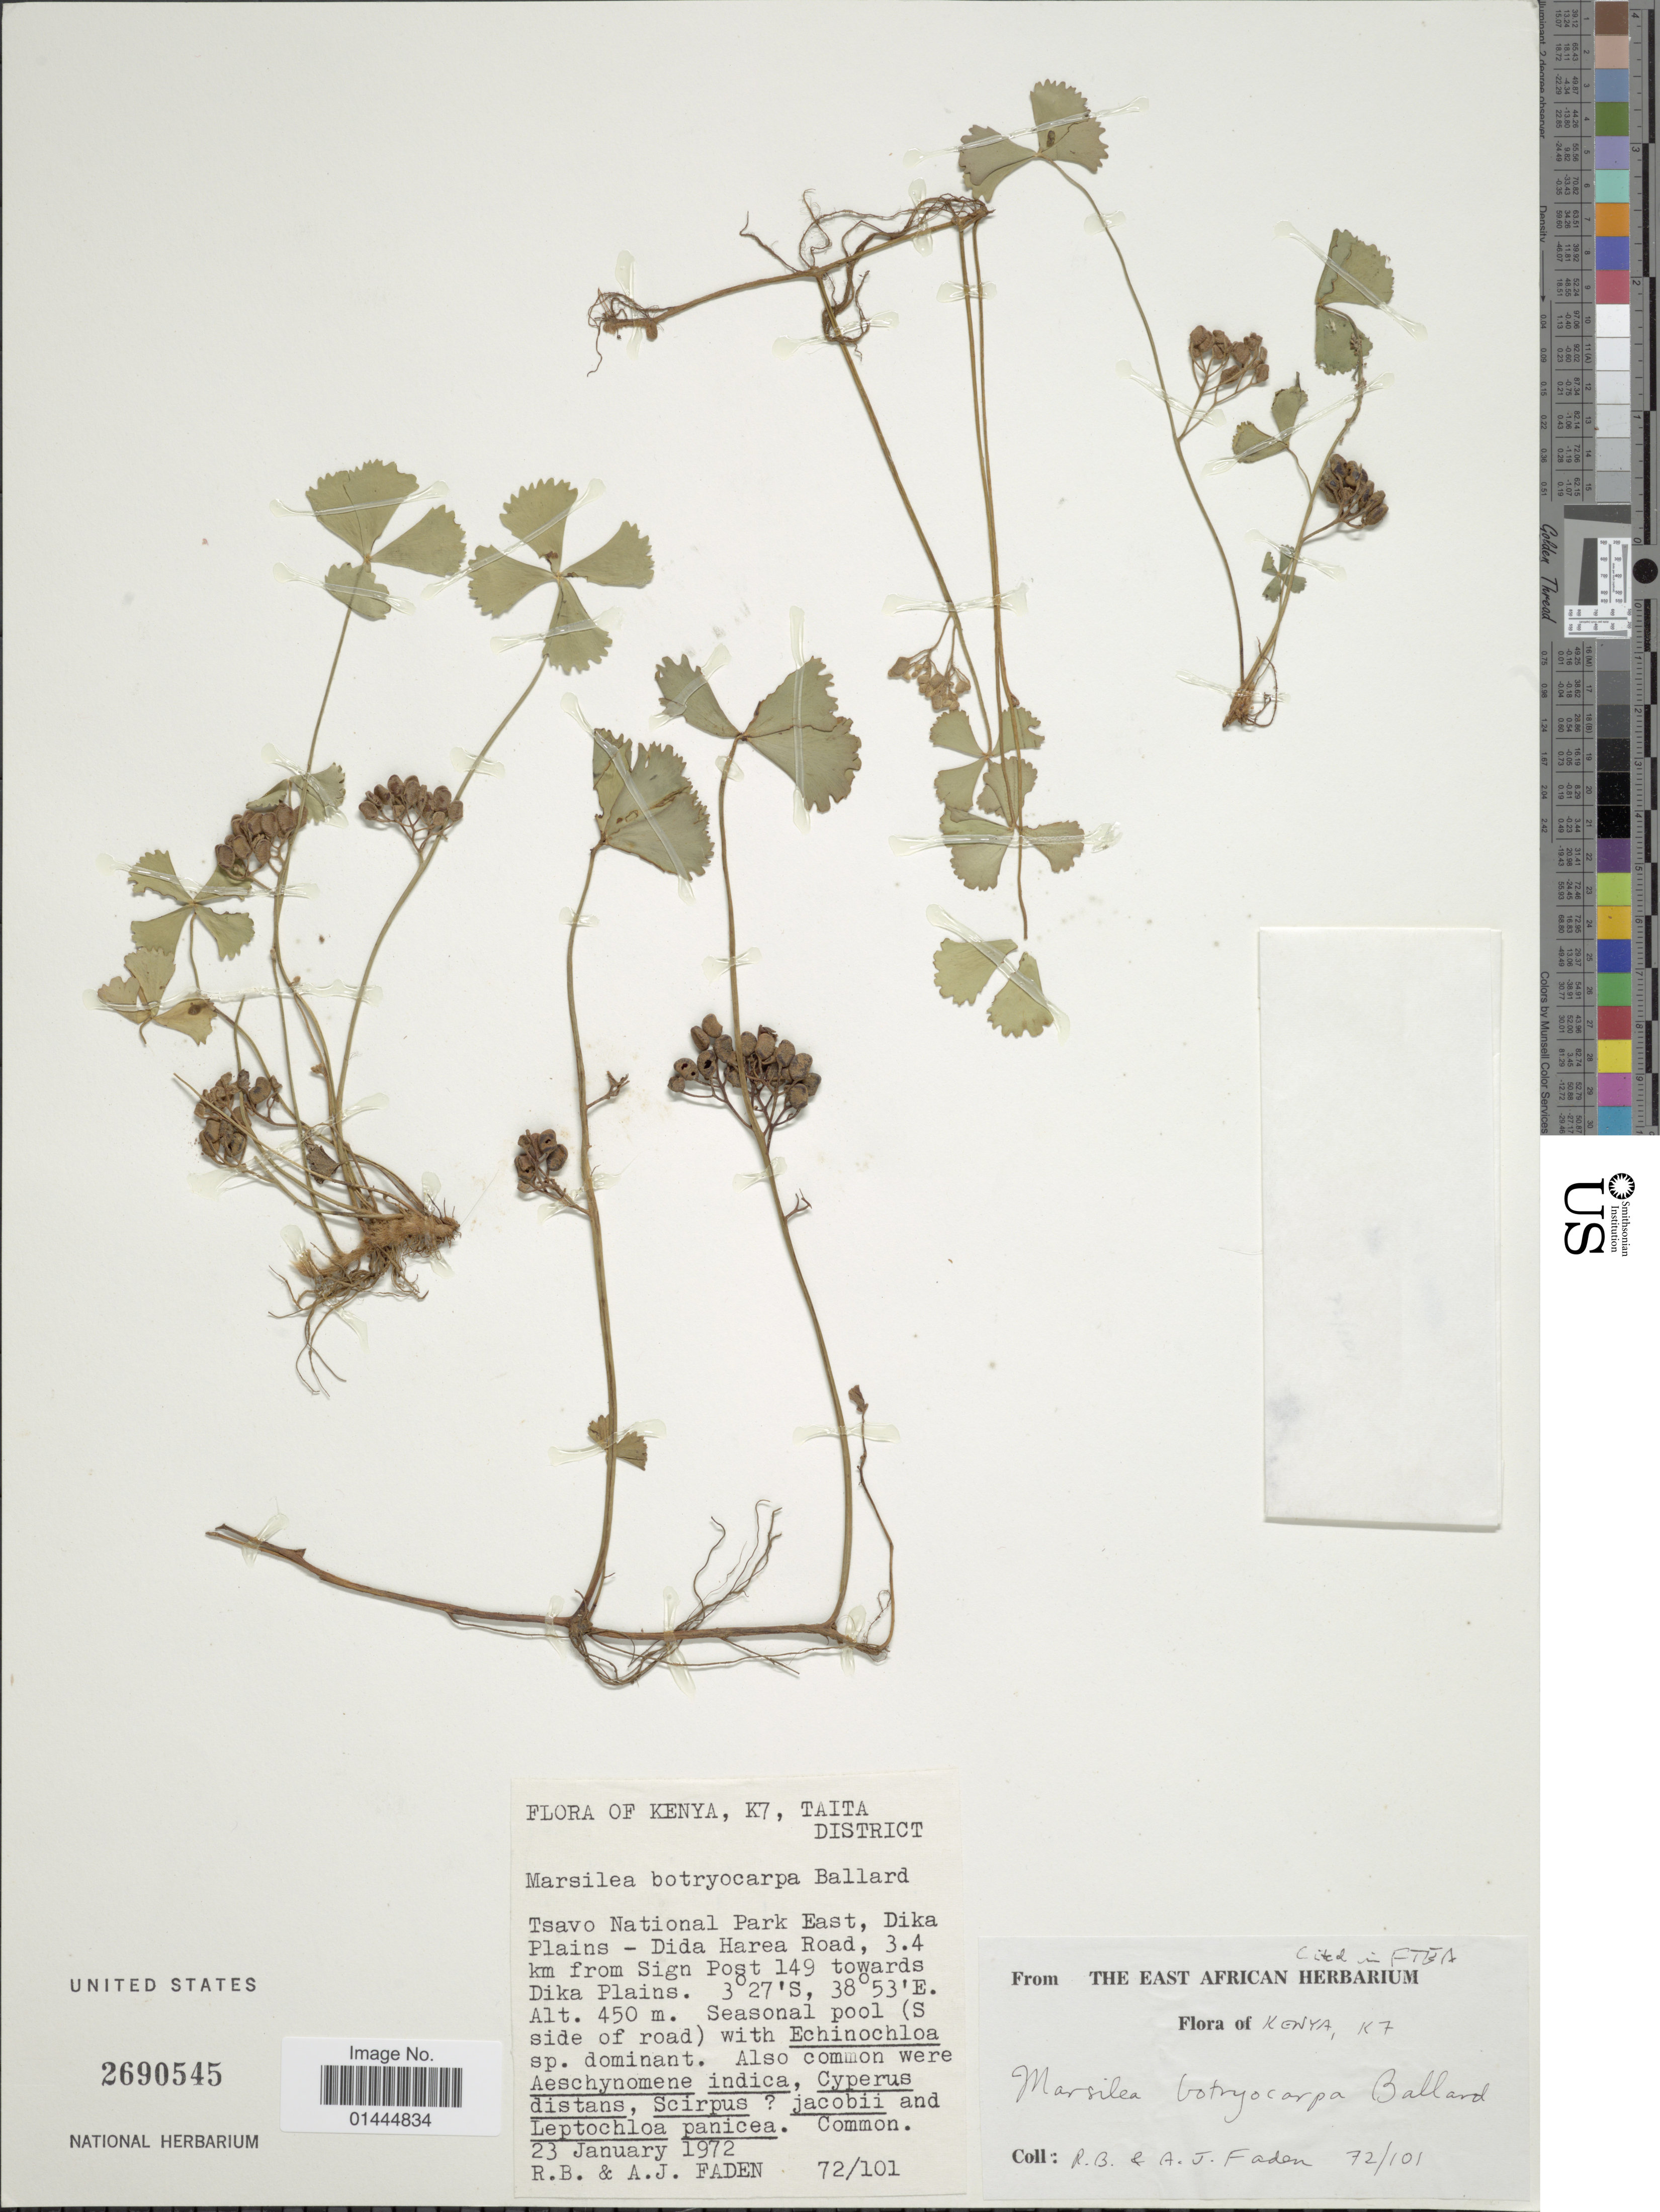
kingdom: Plantae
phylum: Tracheophyta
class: Polypodiopsida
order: Salviniales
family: Marsileaceae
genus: Marsilea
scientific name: Marsilea botryocarpa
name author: Ballard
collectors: R. B. Faden & A. J. Faden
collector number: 72/101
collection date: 1972-01-23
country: Kenya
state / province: Taita Taveta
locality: K7, Taita District, Tsavo National Park East, Dika Plains-Dida Harea Road, 3.4 km from Sign Post 149 towards Dika Plains.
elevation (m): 450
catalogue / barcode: US 2690545